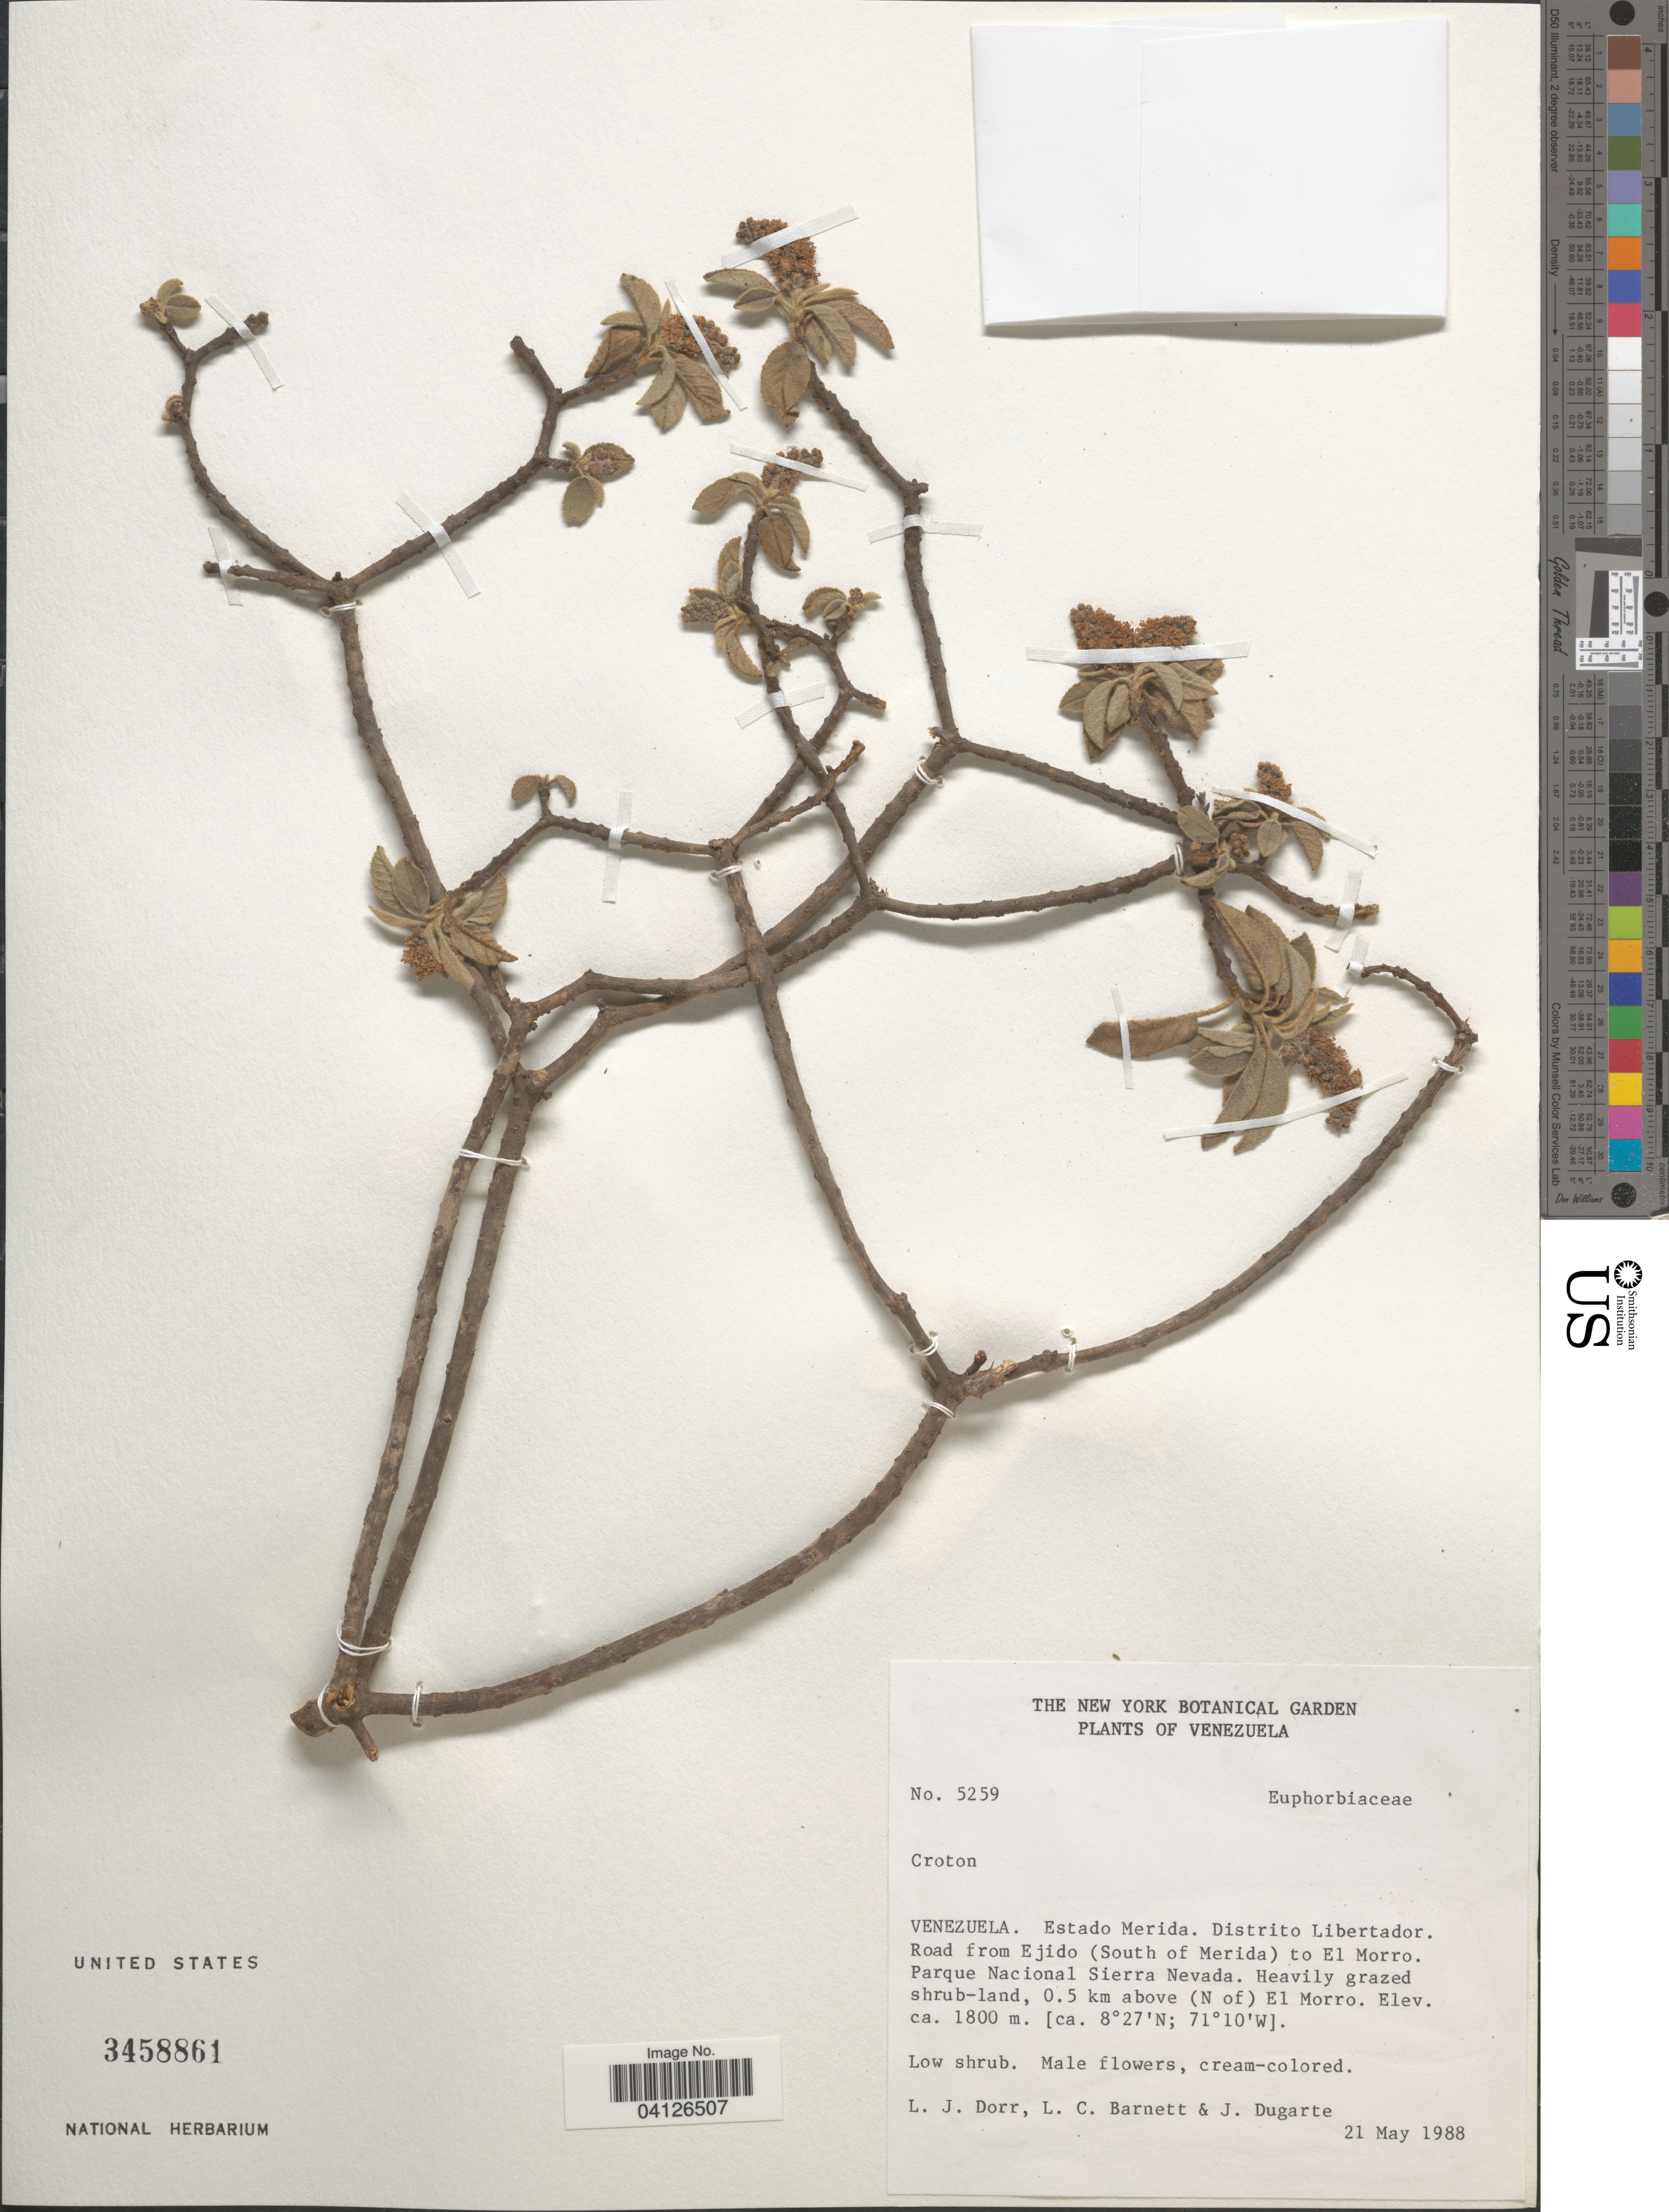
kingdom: Plantae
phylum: Tracheophyta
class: Magnoliopsida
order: Malpighiales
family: Euphorbiaceae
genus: Croton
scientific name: Croton sp.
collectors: L. J. Dorr, L. C. Barnett & J. Dugarte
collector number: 5259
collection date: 1988-05-21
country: Venezuela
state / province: Mérida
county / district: Libertador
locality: Road from Ejido (South of Merida) to El Morro. Parque Nacional Sierra Nevada. 0.5 km above (N of) El Morro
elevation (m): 1800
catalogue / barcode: US 3458861